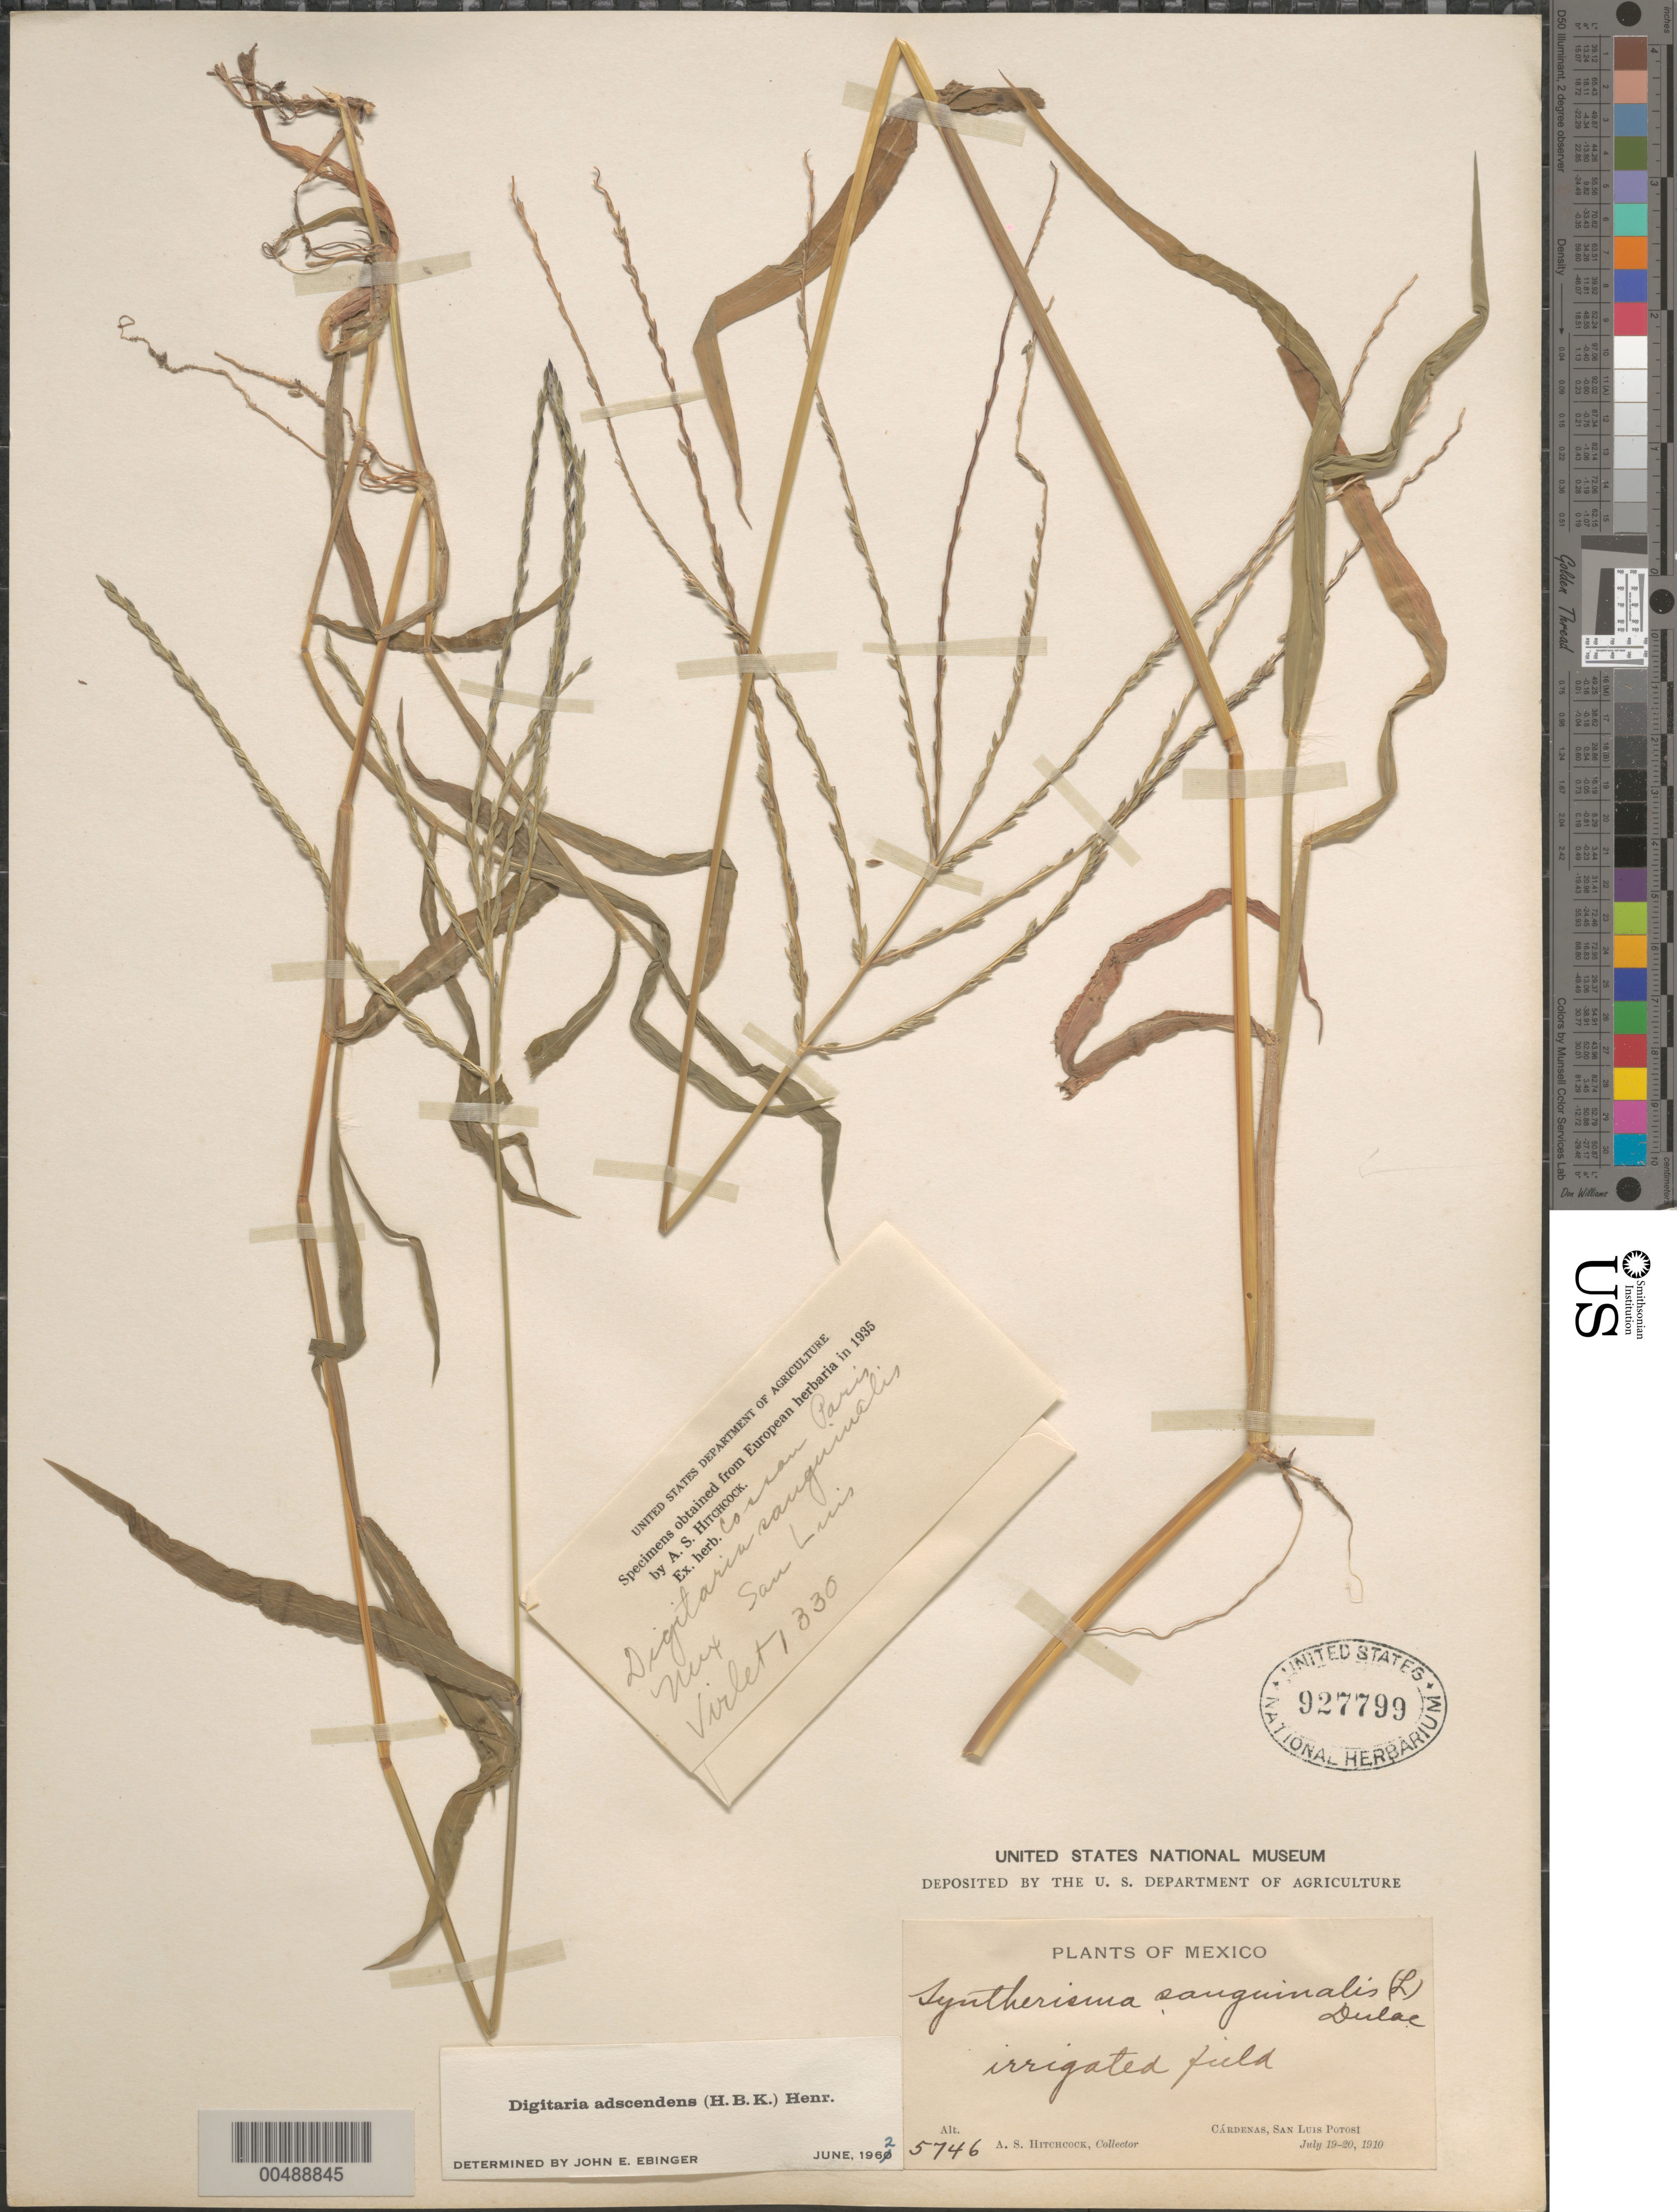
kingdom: Plantae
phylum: Tracheophyta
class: Liliopsida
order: Poales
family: Poaceae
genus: Digitaria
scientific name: Digitaria adscendens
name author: (Kunth) Henr.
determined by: Ebinger, John E.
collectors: A. S. Hitchcock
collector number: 5746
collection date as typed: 19 Jul 1910 to 20 Jul 1910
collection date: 1910-07-19/1910-07-20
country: Mexico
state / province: San Luis Potosi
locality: Cárdenas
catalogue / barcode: US 927799